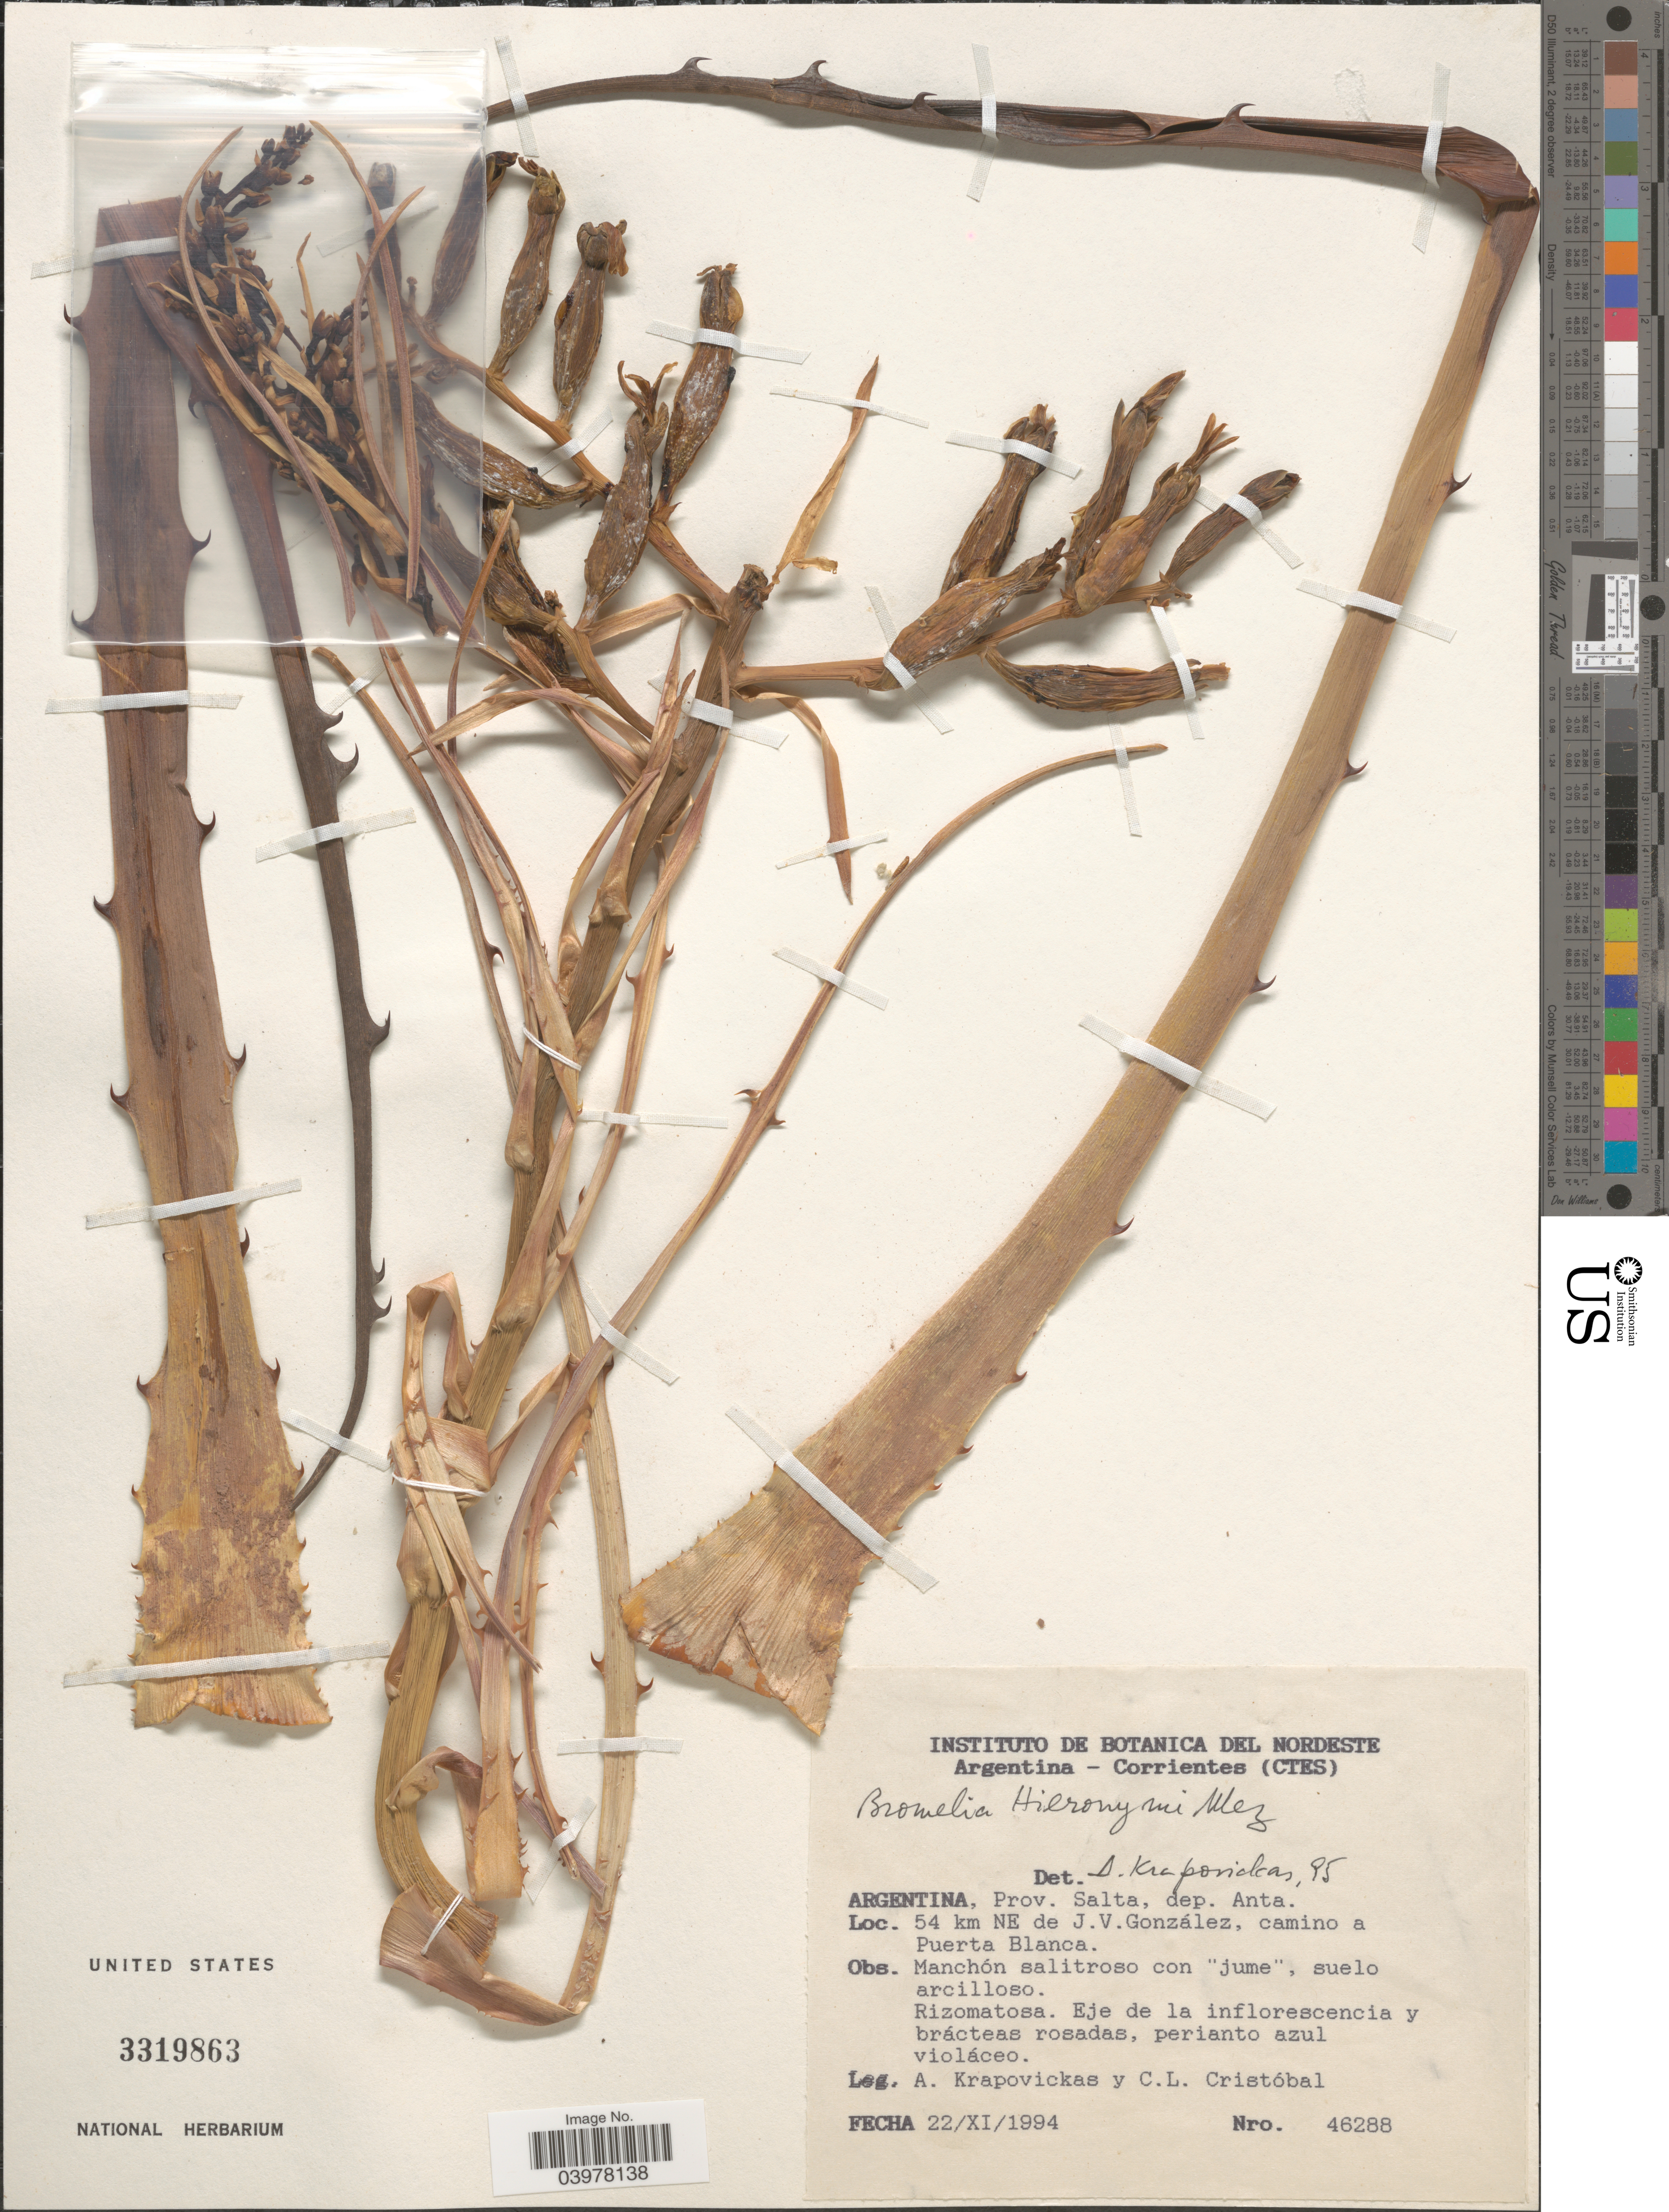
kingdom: Plantae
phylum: Tracheophyta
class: Liliopsida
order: Poales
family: Bromeliaceae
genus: Bromelia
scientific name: Bromelia hieronymi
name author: Mez in Mart.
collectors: A. Krapovickas & C. L. Cristóbal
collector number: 46288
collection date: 1994-11-22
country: Argentina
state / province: Salta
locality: Dep. Anta. 54 km NE de J.V. González, camino a Puerta Blanca.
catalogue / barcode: US 3319863